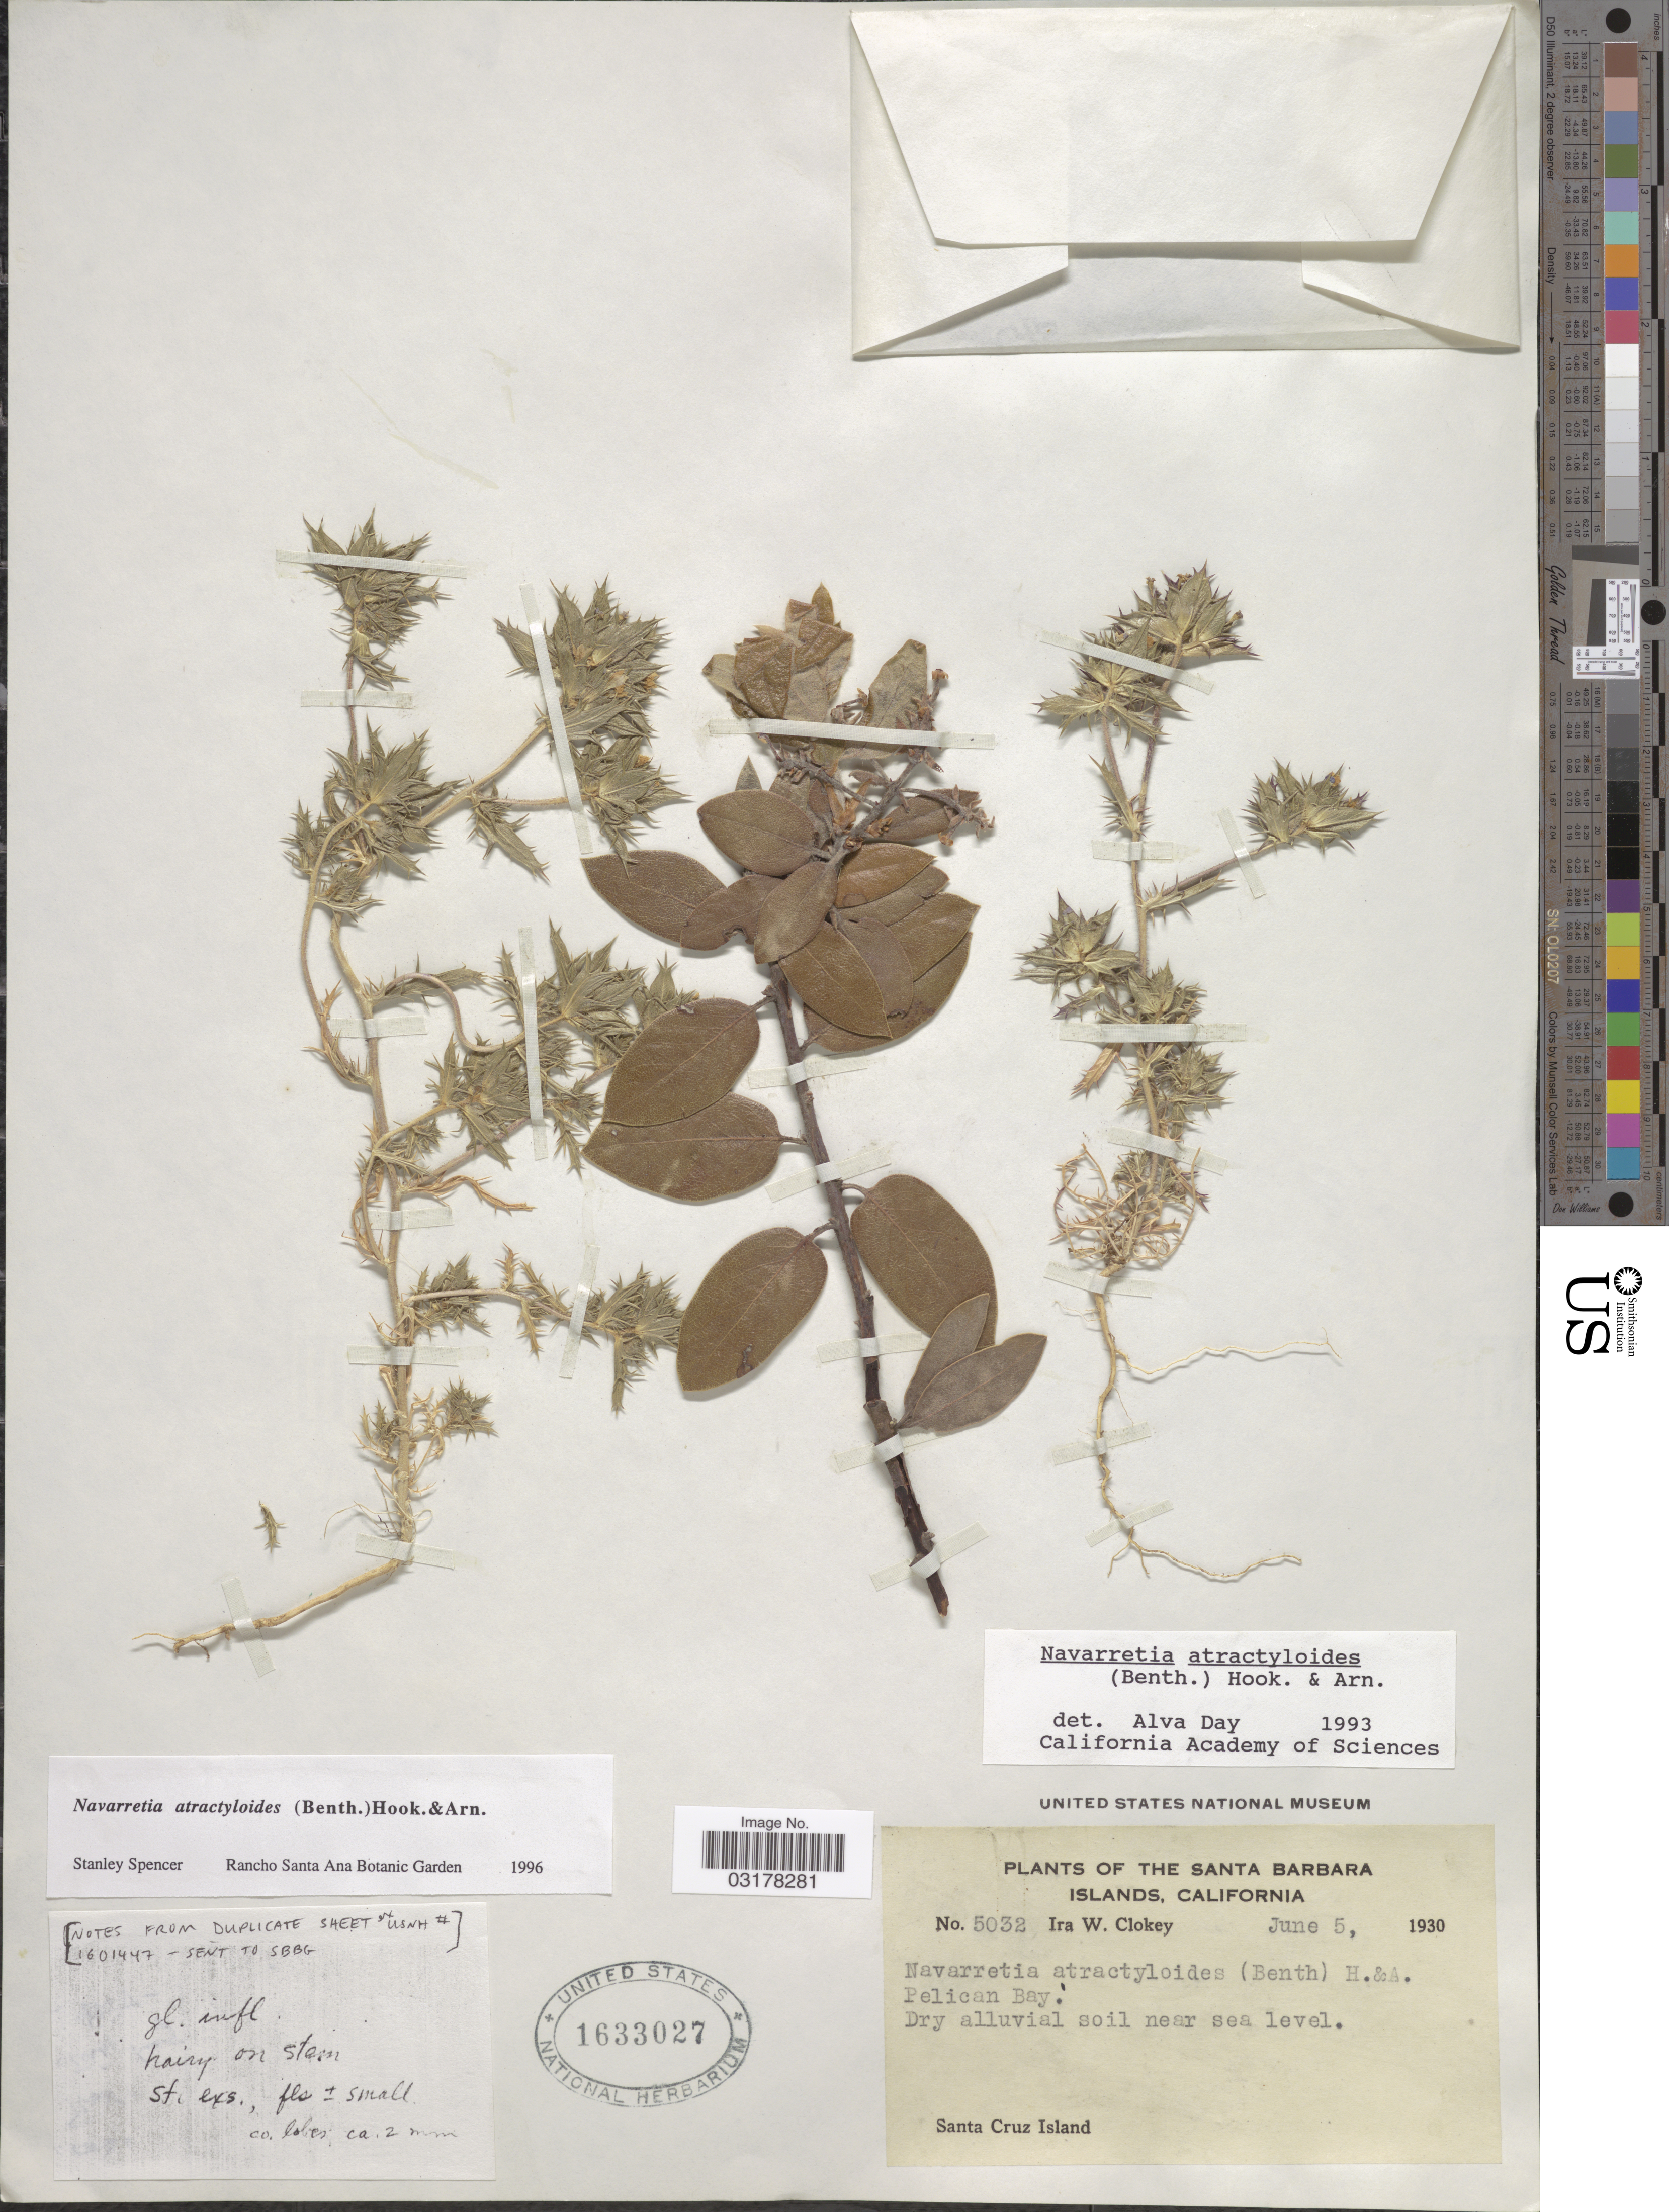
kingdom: Plantae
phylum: Tracheophyta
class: Magnoliopsida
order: Ericales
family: Polemoniaceae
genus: Navarretia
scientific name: Navarretia atractyloides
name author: (Benth.) Hook. & Arn.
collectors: I. W. Clokey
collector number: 5032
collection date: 1930-06-05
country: United States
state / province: California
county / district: Santa Barbara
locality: The Santa Barbara Islands. Pelican Bay. Santa Cruz Island.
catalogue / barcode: US 1633027